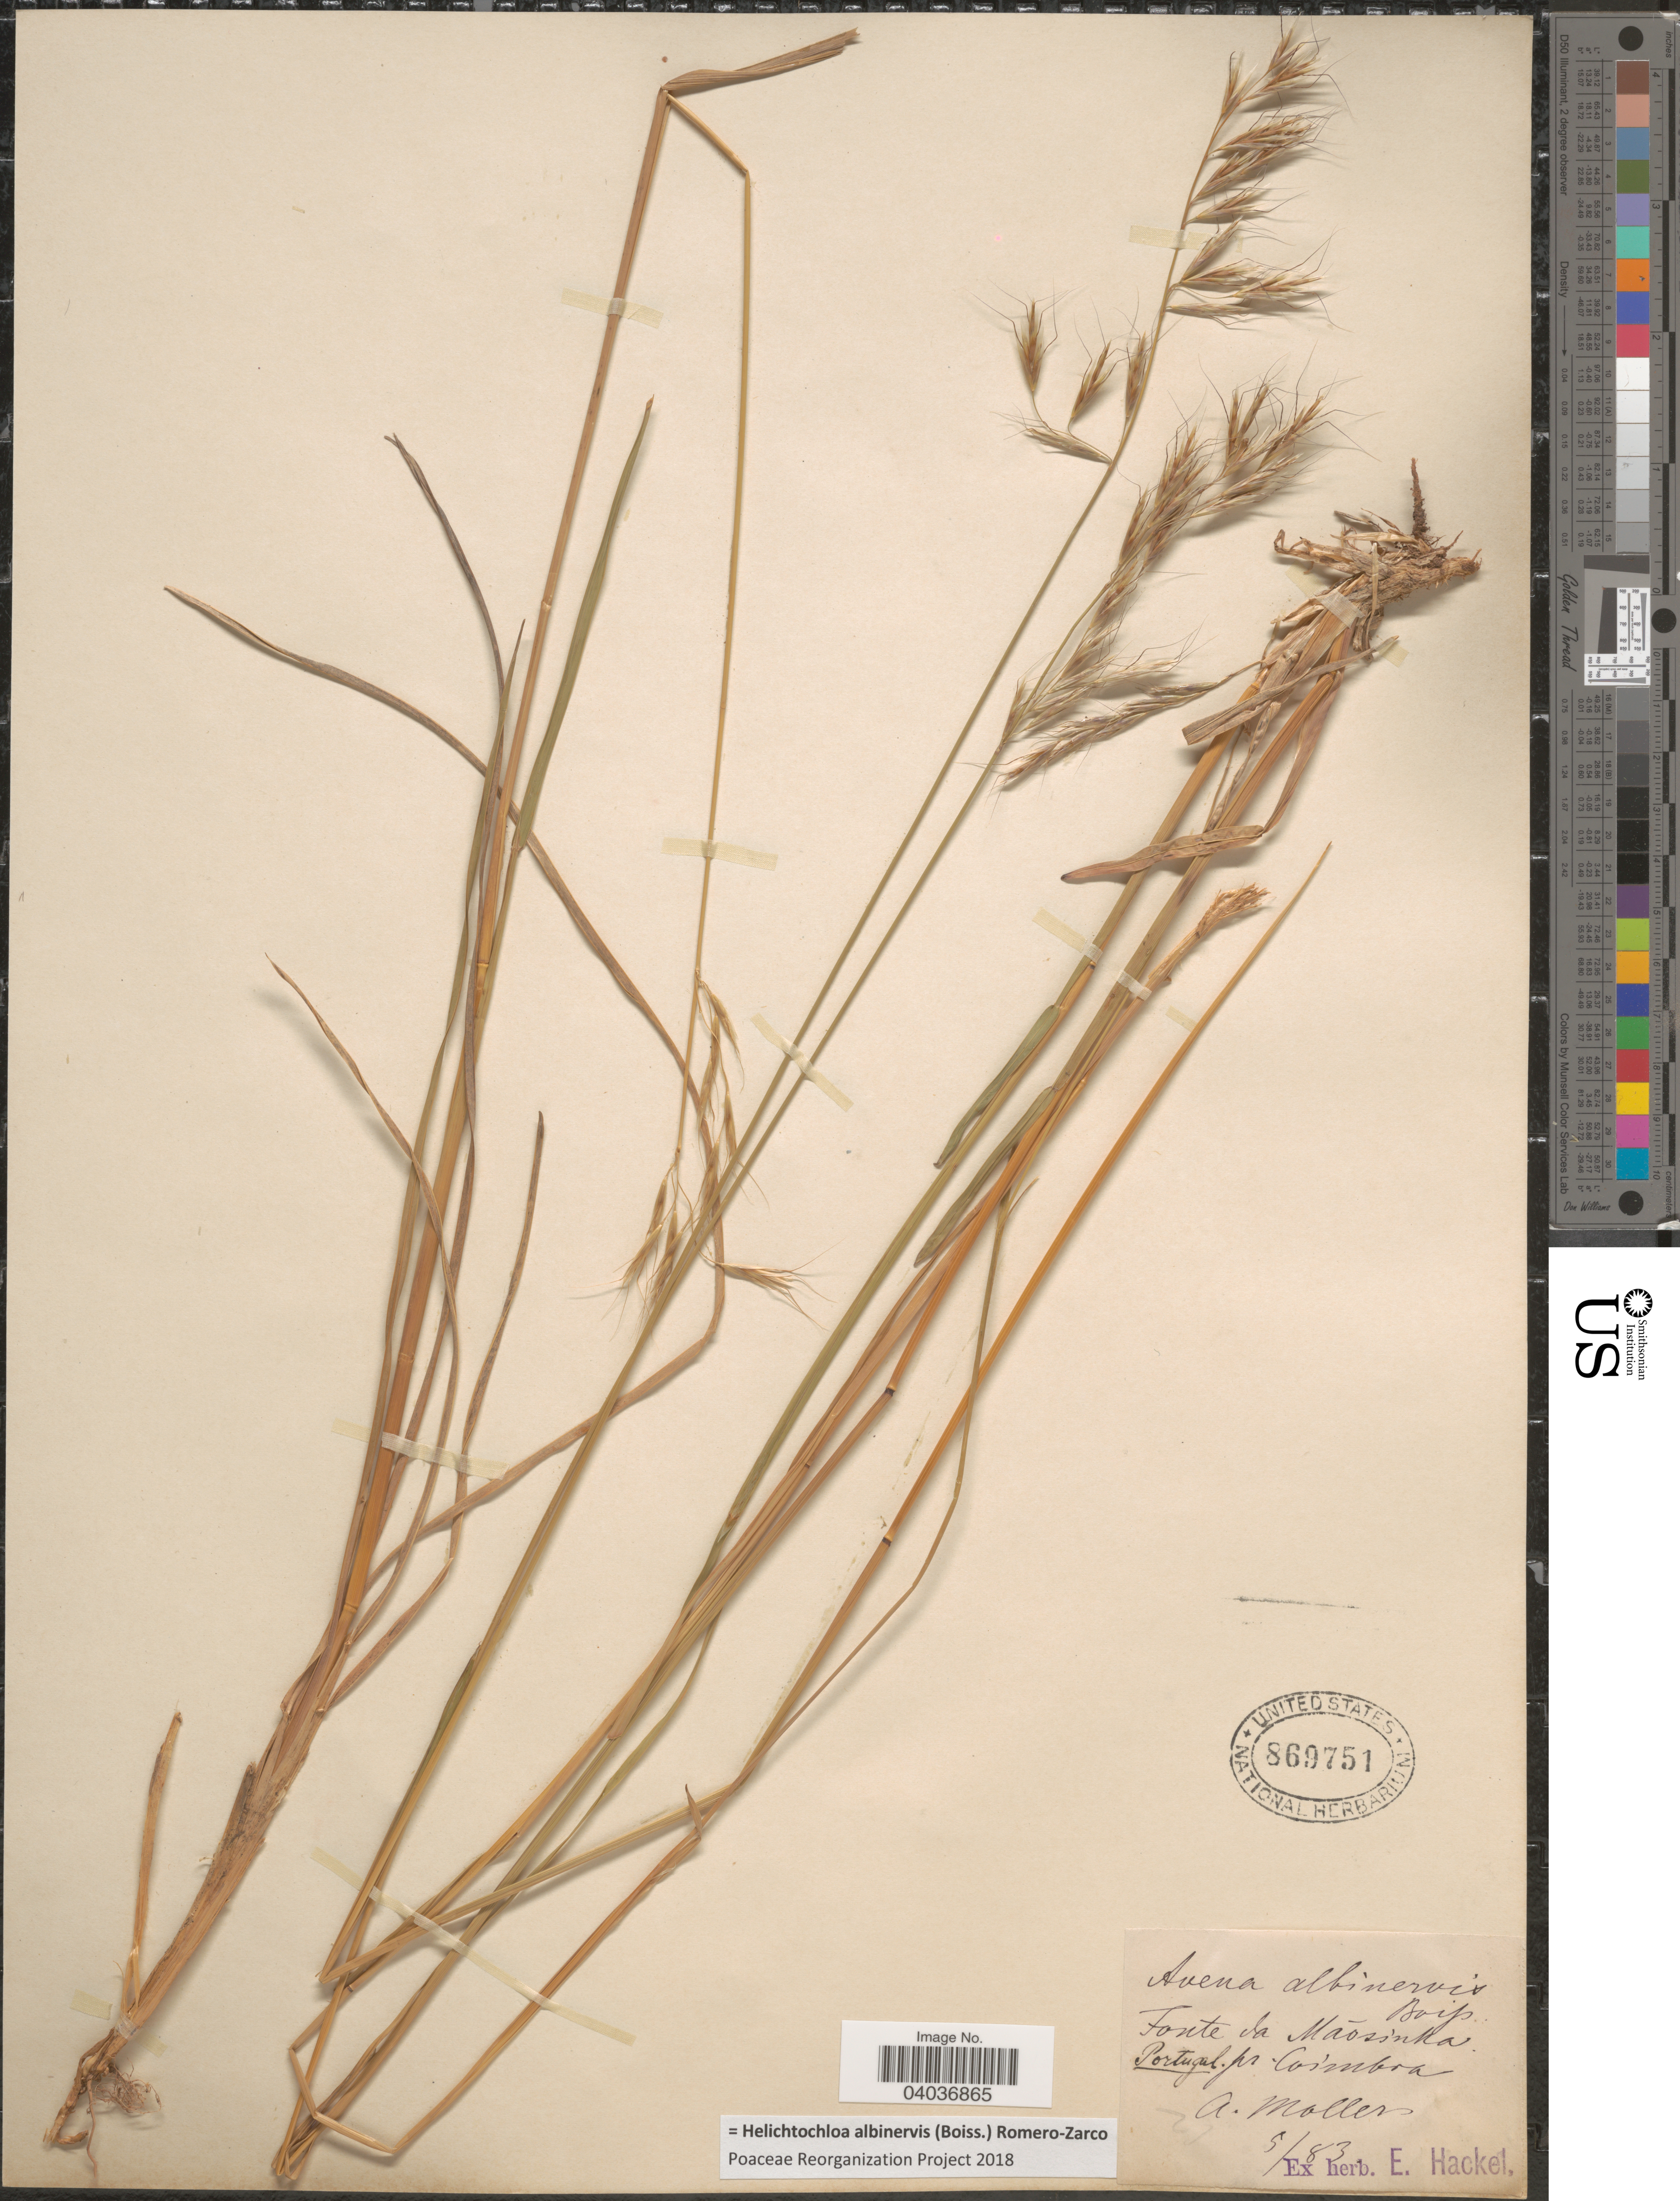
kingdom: Plantae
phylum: Tracheophyta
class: Liliopsida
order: Poales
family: Poaceae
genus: Helictochloa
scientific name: Helictochloa albinervis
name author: (Boiss.) Romero-Zarco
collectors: A. Moller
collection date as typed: Transcribed d/m/y: /5/83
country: Portugal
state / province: Coimbra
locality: Fonte da Maõssinha.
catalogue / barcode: US 869751